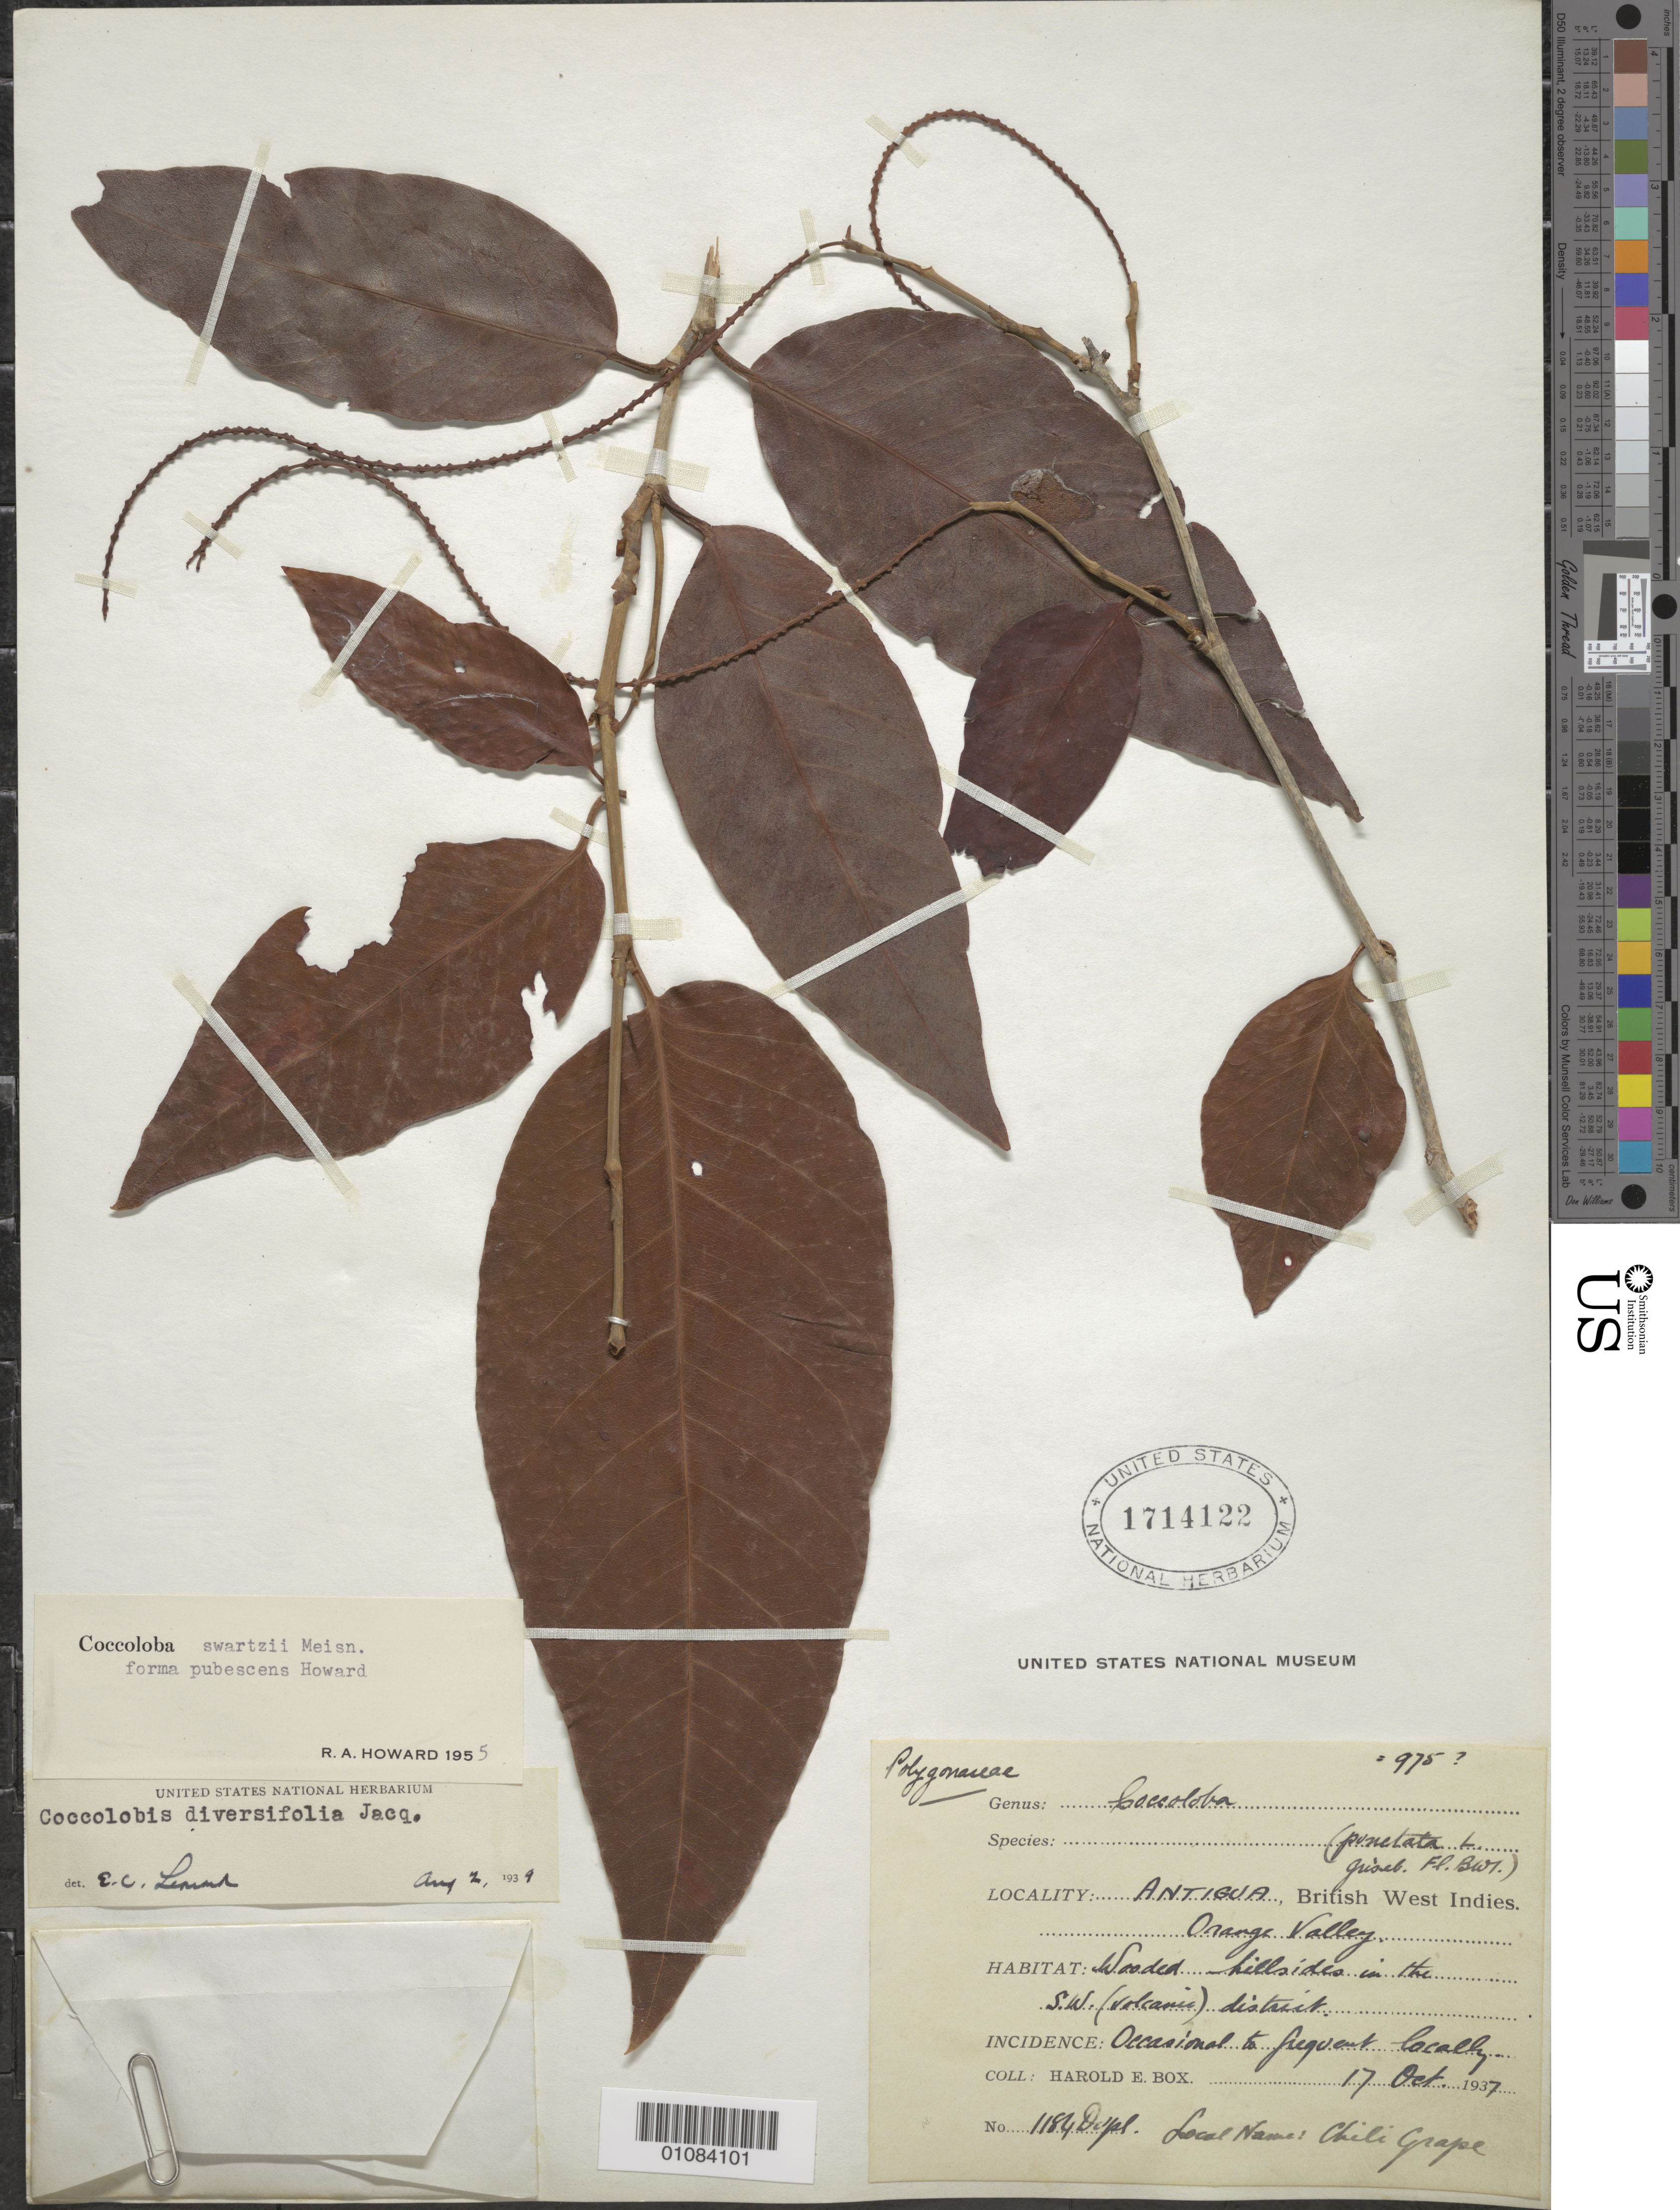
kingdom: Plantae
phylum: Tracheophyta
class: Magnoliopsida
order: Caryophyllales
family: Polygonaceae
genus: Coccoloba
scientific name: Coccoloba swartzii f. pubescens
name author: R.A. Howard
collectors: H. E. Box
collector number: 1184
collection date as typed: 17 Oct 1937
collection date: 1937-10-17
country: Antigua and Barbuda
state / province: Saint Paul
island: Antigua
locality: Orange Valley. In the SW (volcanic) district.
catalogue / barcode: US 1714122